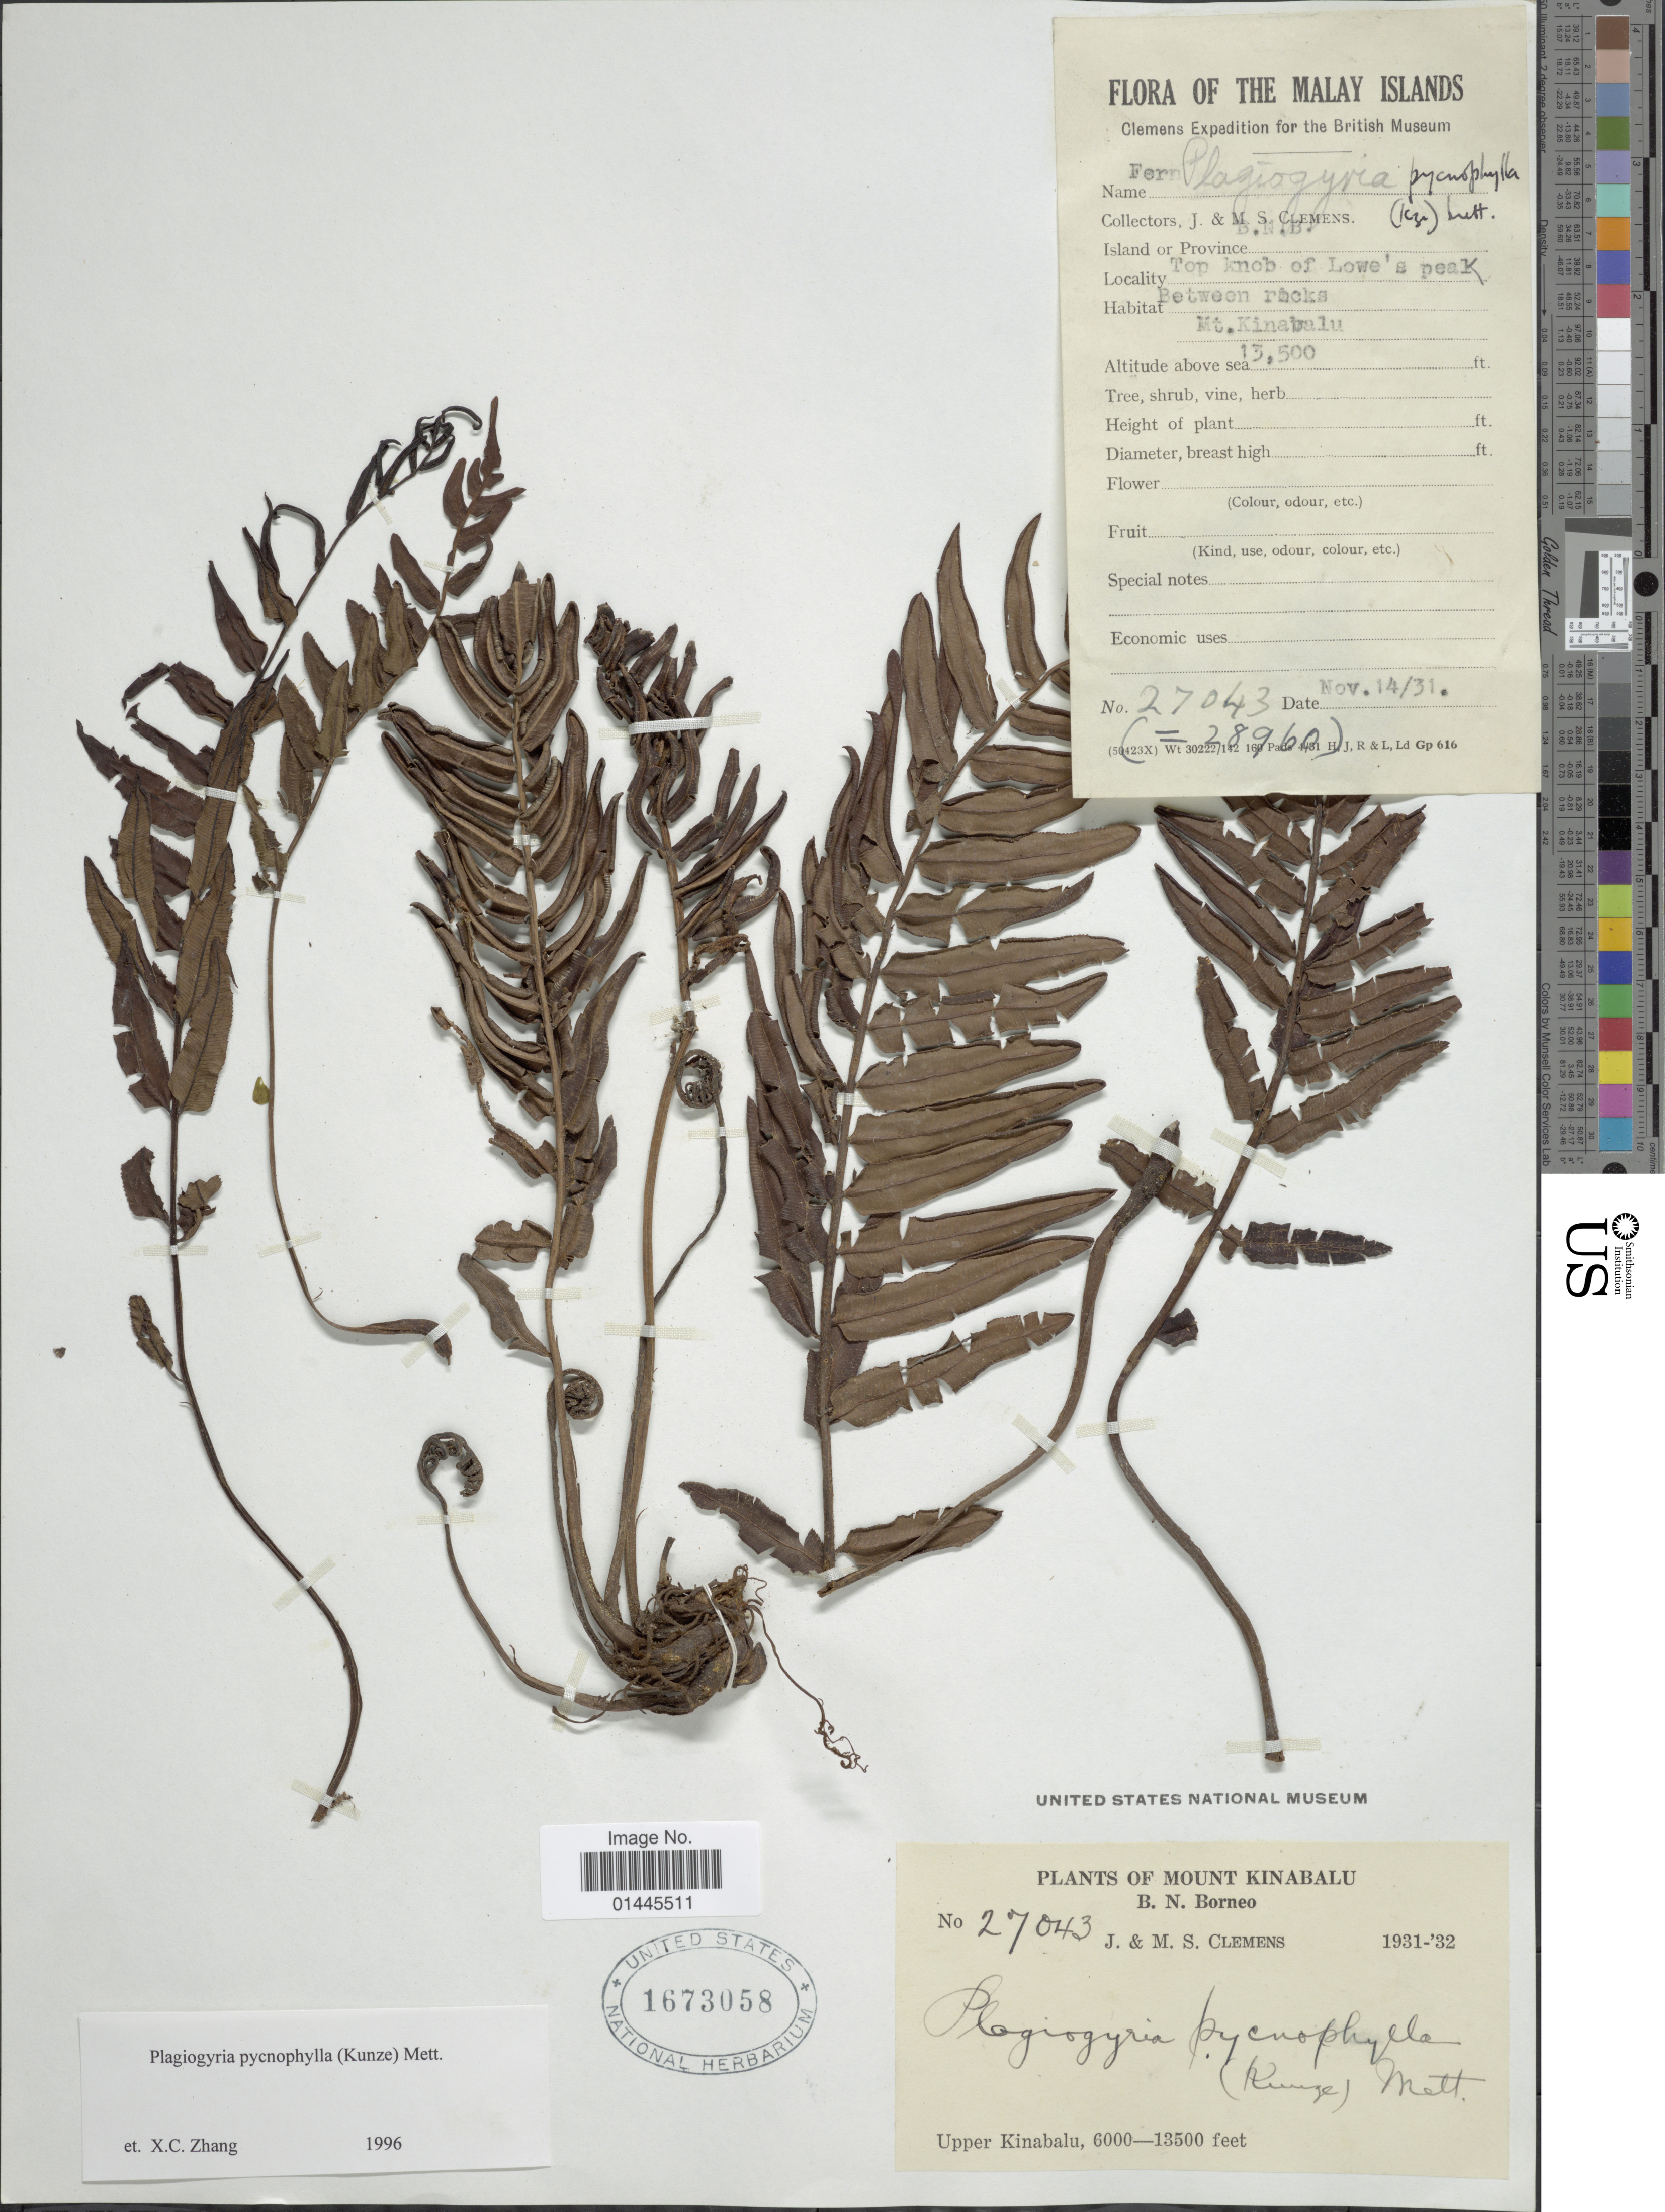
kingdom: Plantae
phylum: Tracheophyta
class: Polypodiopsida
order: Cyatheales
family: Plagiogyriaceae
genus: Plagiogyria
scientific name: Plagiogyria pycnophylla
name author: (Kunze) Mett.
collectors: J. Clemens & M. S. Clemens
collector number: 27043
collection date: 1931/1932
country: Malaysia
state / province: Sabah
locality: Mount Kinabalu, B.N. Borneo, Upper Kinabalu.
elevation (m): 1829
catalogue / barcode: US 1673058